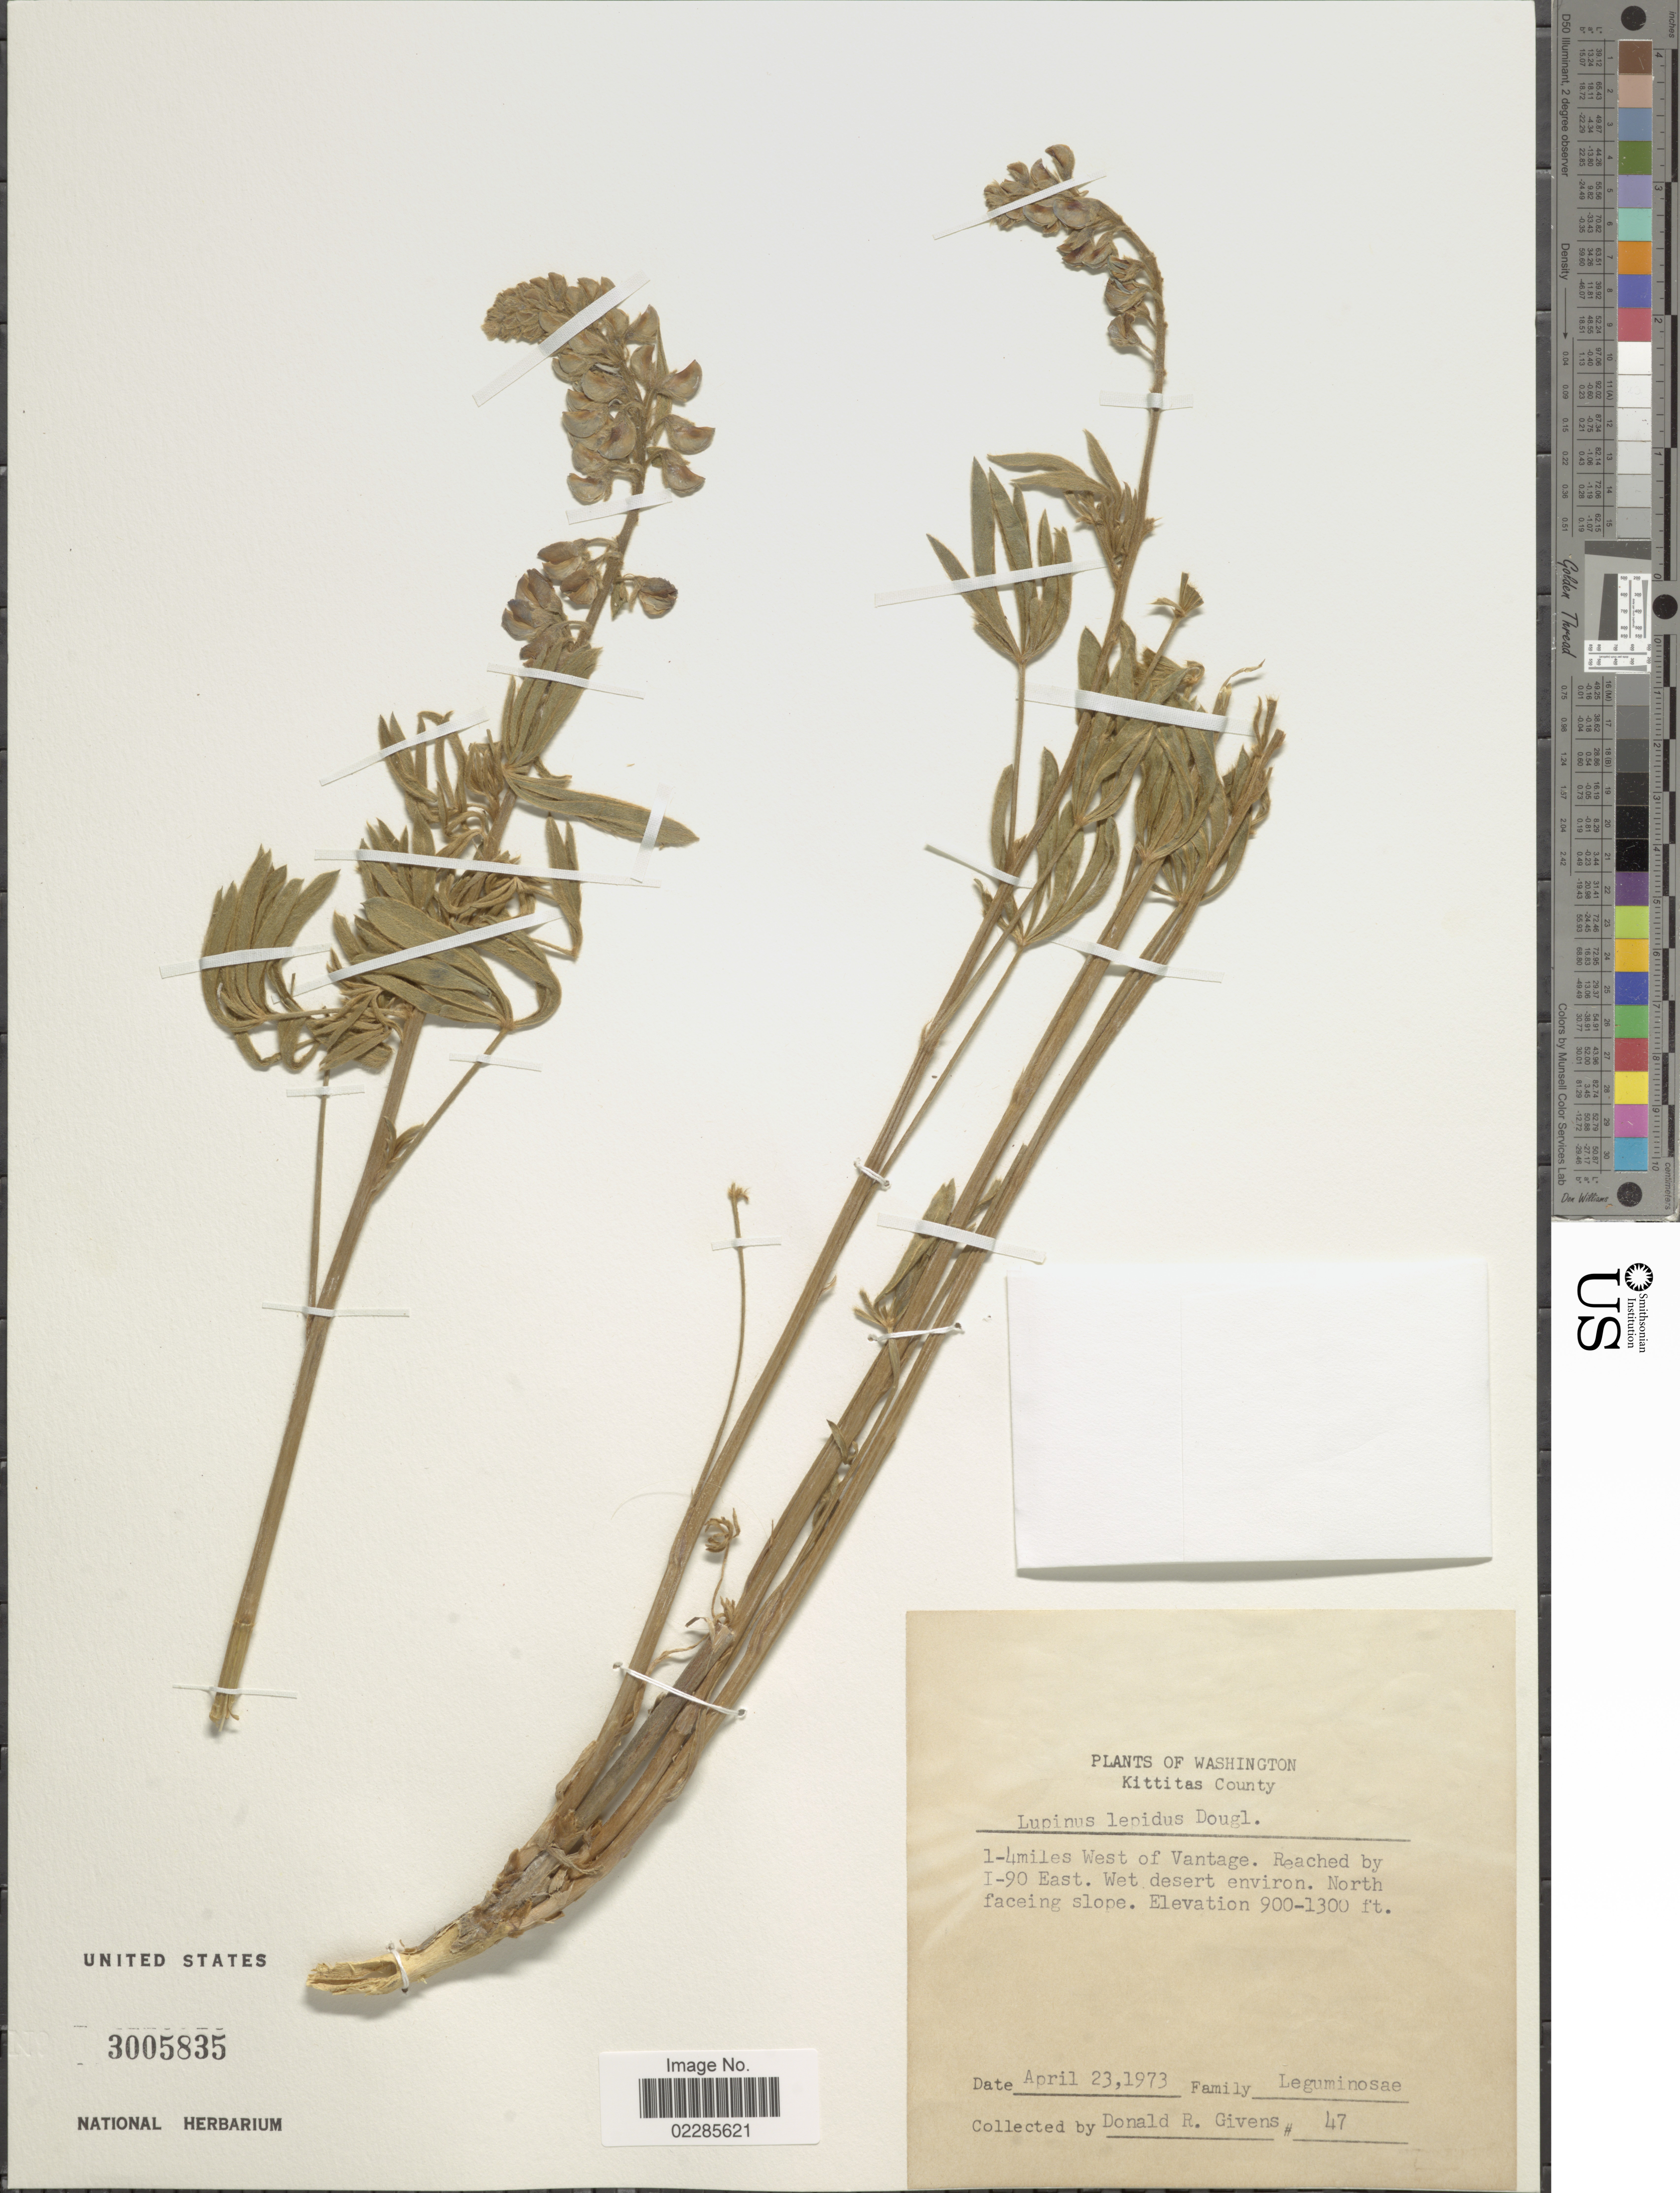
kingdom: Plantae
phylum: Tracheophyta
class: Magnoliopsida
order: Fabales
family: Fabaceae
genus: Lupinus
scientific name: Lupinus lepidus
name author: Douglas ex Lindl.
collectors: D. Givens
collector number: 47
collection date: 1973-04-23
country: United States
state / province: Washington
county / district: Kittitas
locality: Kittitas County, 1-4miles West of Vantage. reched by I-90 East. Wet desert environ. North facing slope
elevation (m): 274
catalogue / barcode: US 3005835